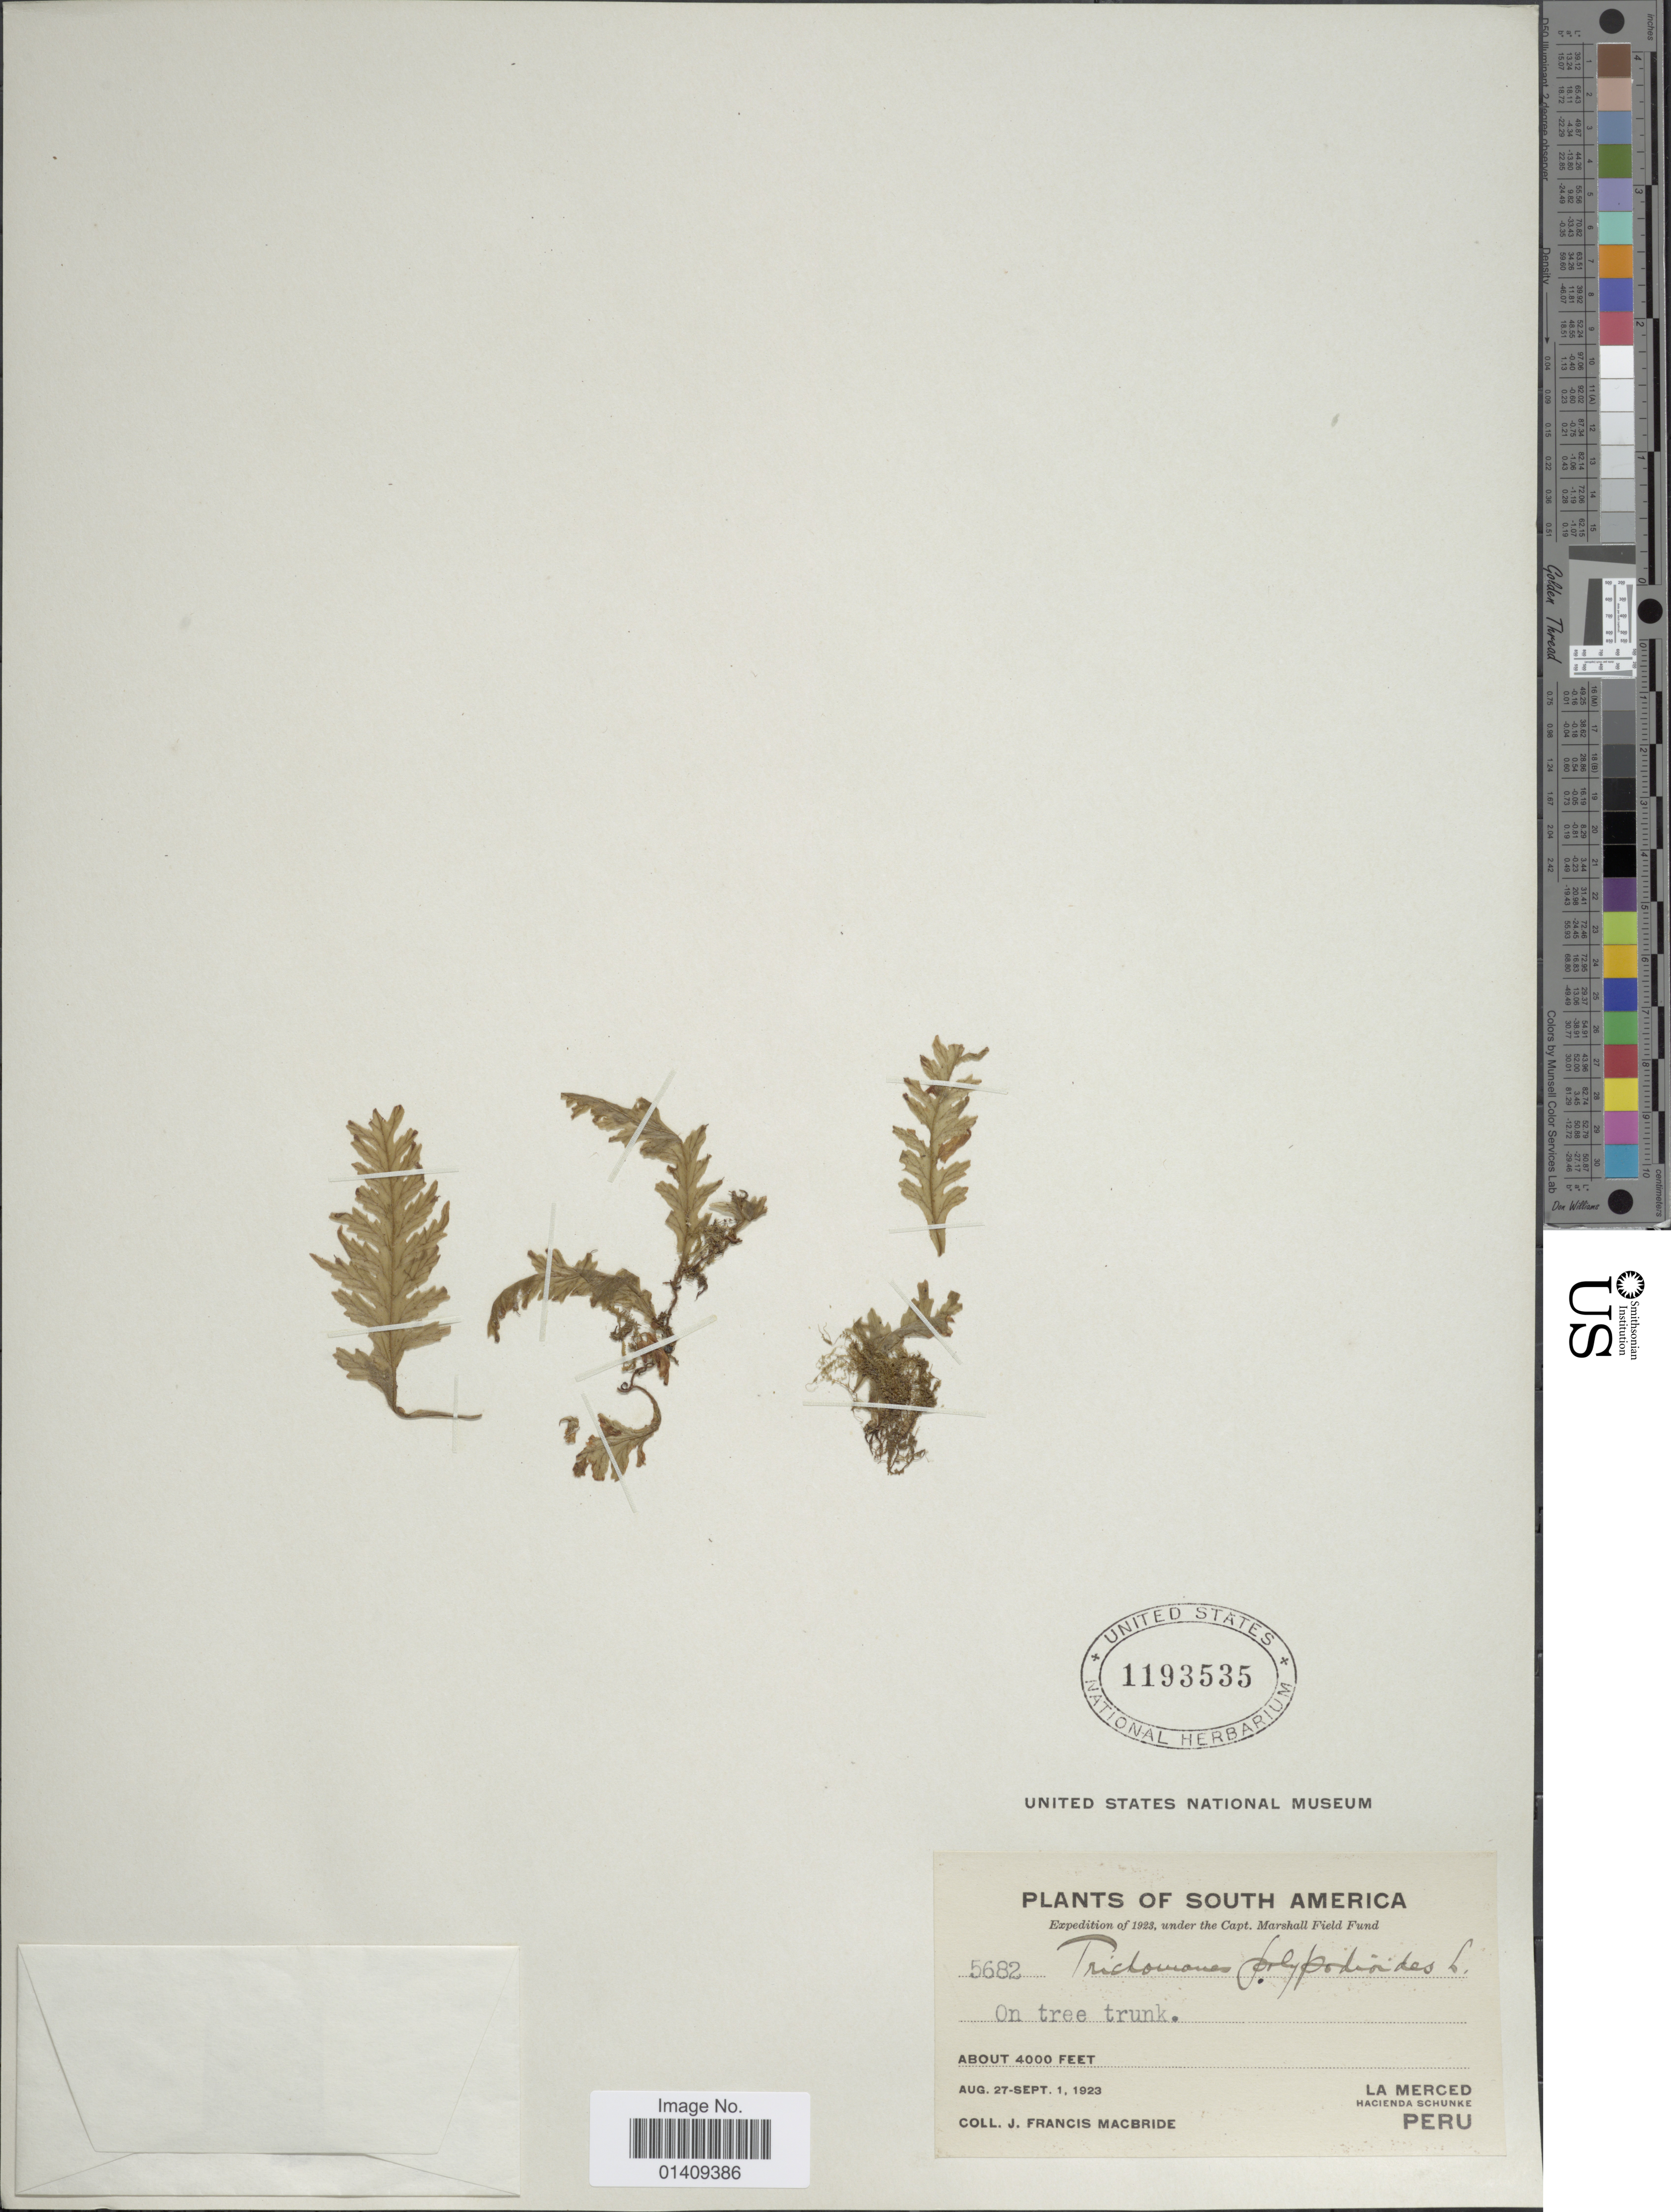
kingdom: Plantae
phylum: Tracheophyta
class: Polypodiopsida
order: Hymenophyllales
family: Hymenophyllaceae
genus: Trichomanes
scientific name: Trichomanes polypodioides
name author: L.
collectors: J. F. Macbride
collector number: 5682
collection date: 1923-08-27/1923-09-01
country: Peru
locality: La Merced hacienda Schunke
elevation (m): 1219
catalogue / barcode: US 1193535